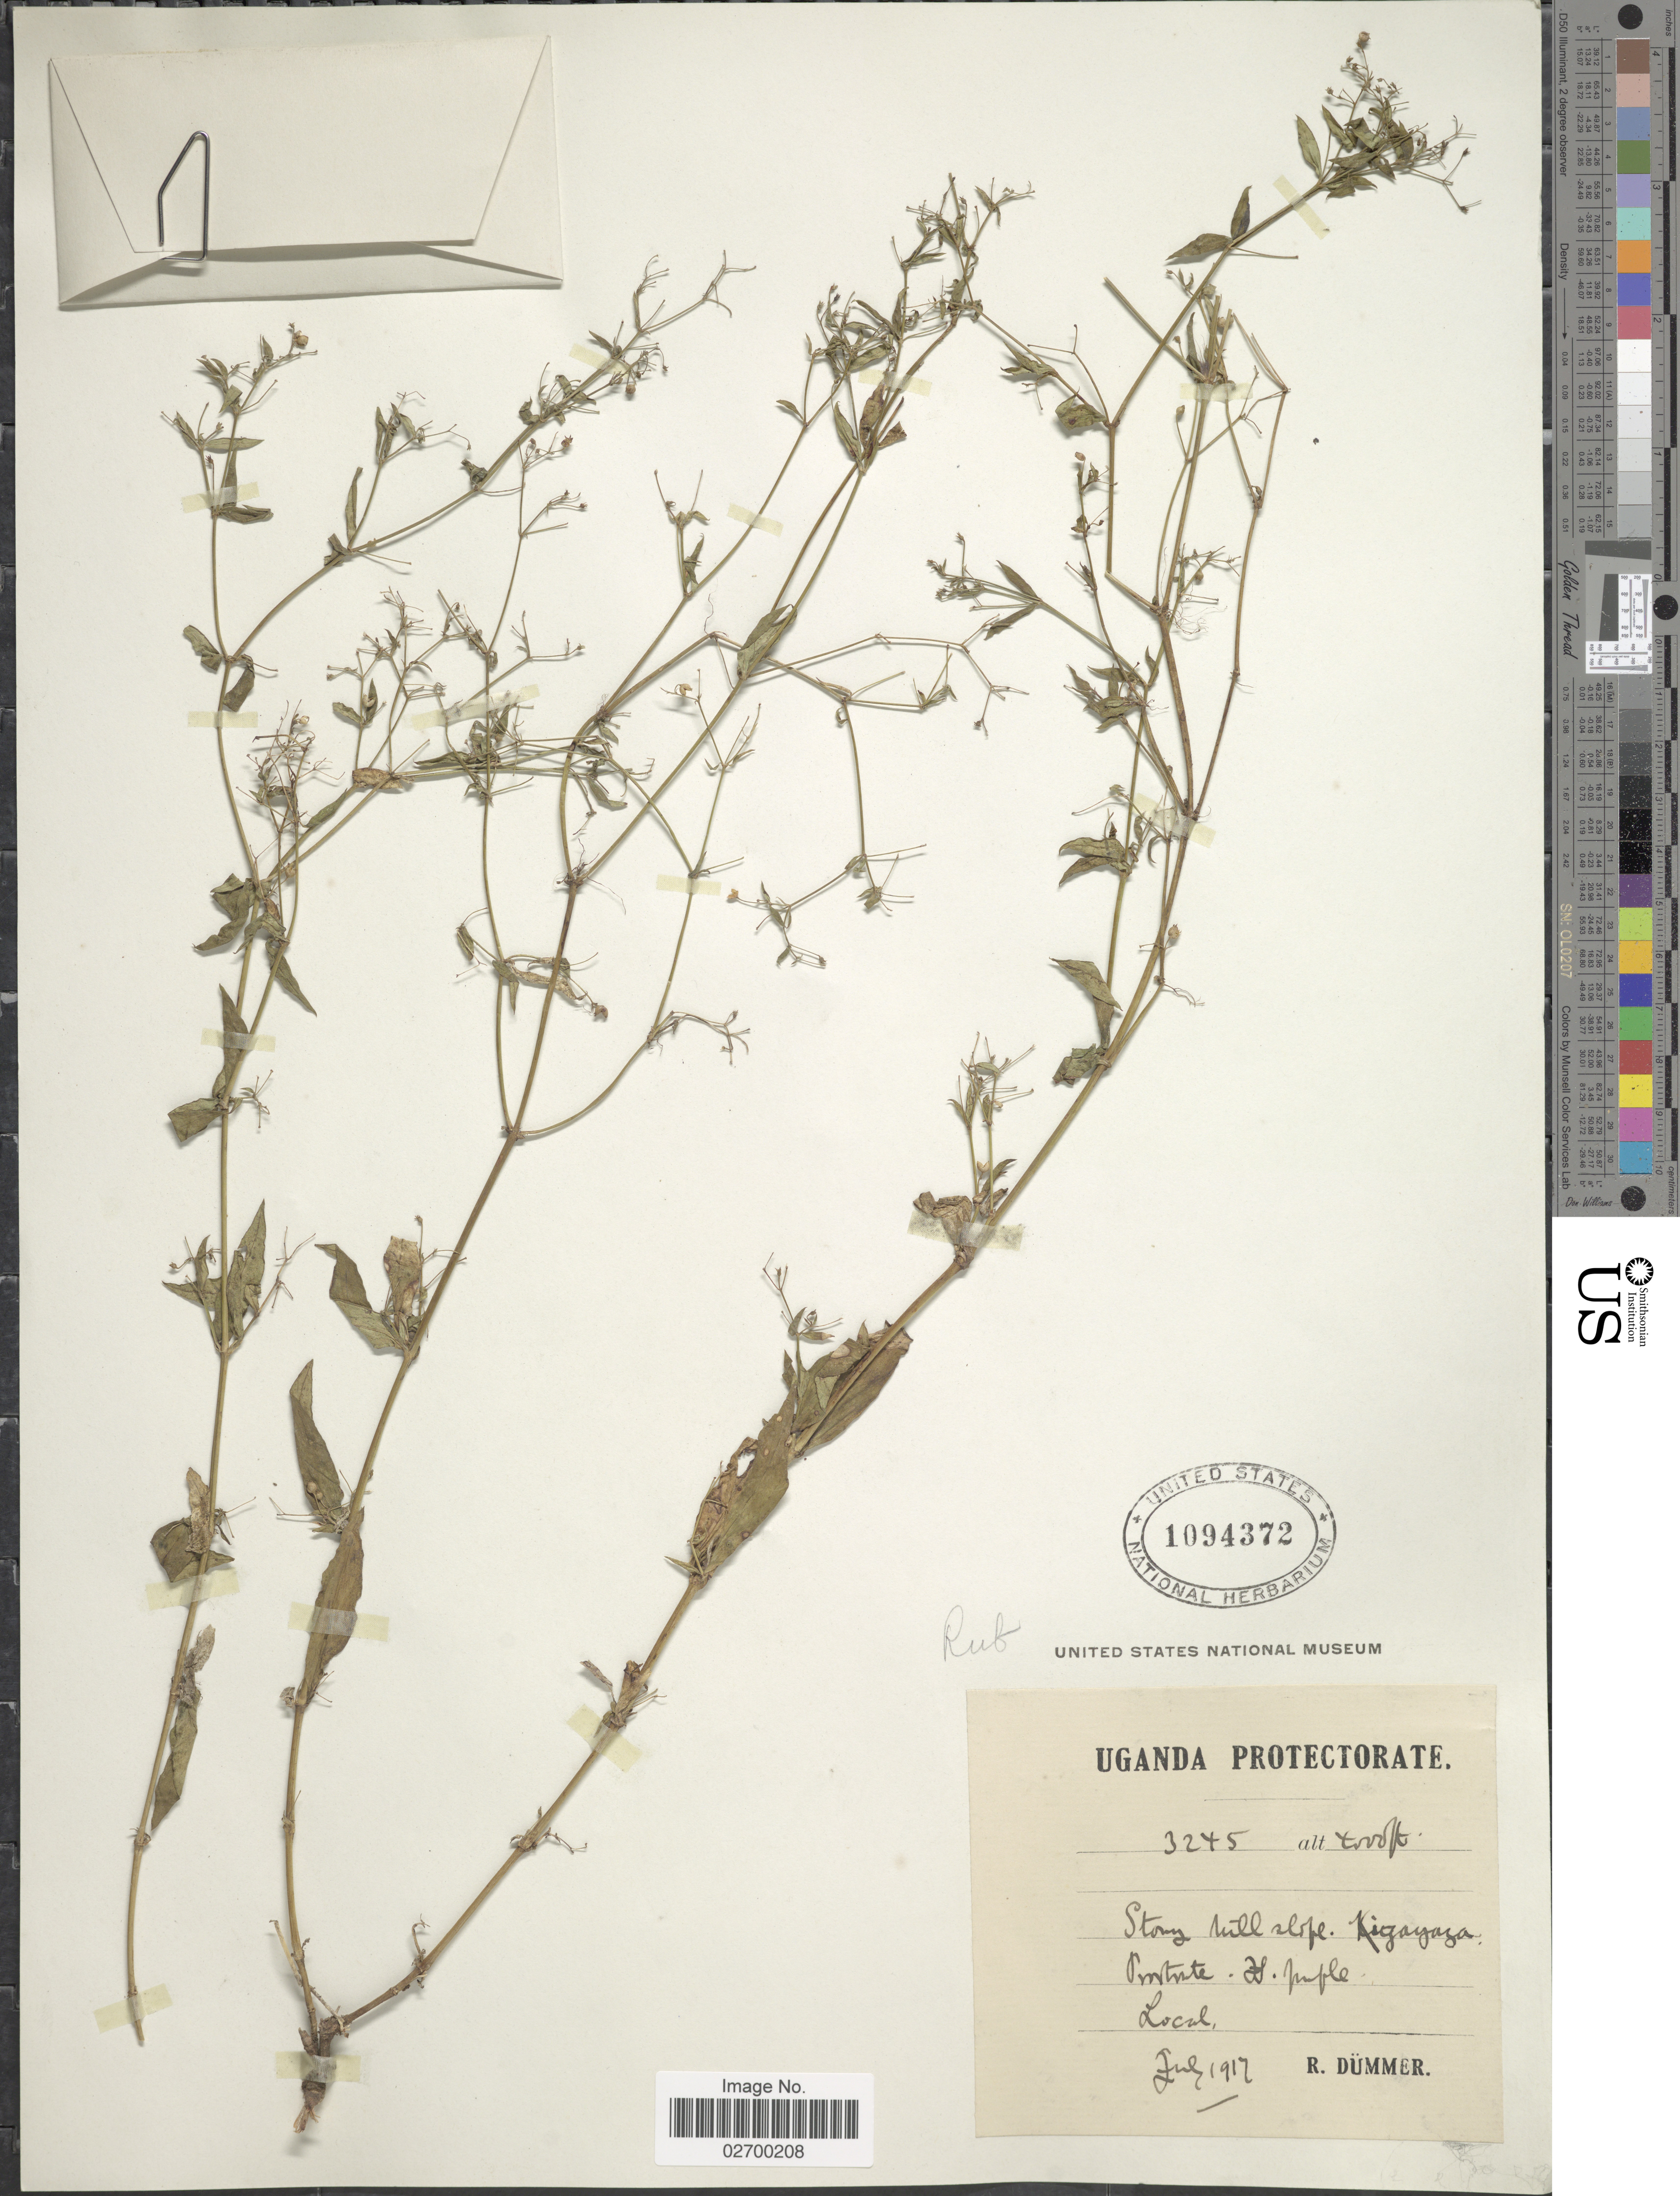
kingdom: Plantae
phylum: Tracheophyta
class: Magnoliopsida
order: Gentianales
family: Rubiaceae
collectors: R. A. Dümmer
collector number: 3245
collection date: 1917-07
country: Uganda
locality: Kigayaza.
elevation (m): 1219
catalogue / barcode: US 1094372